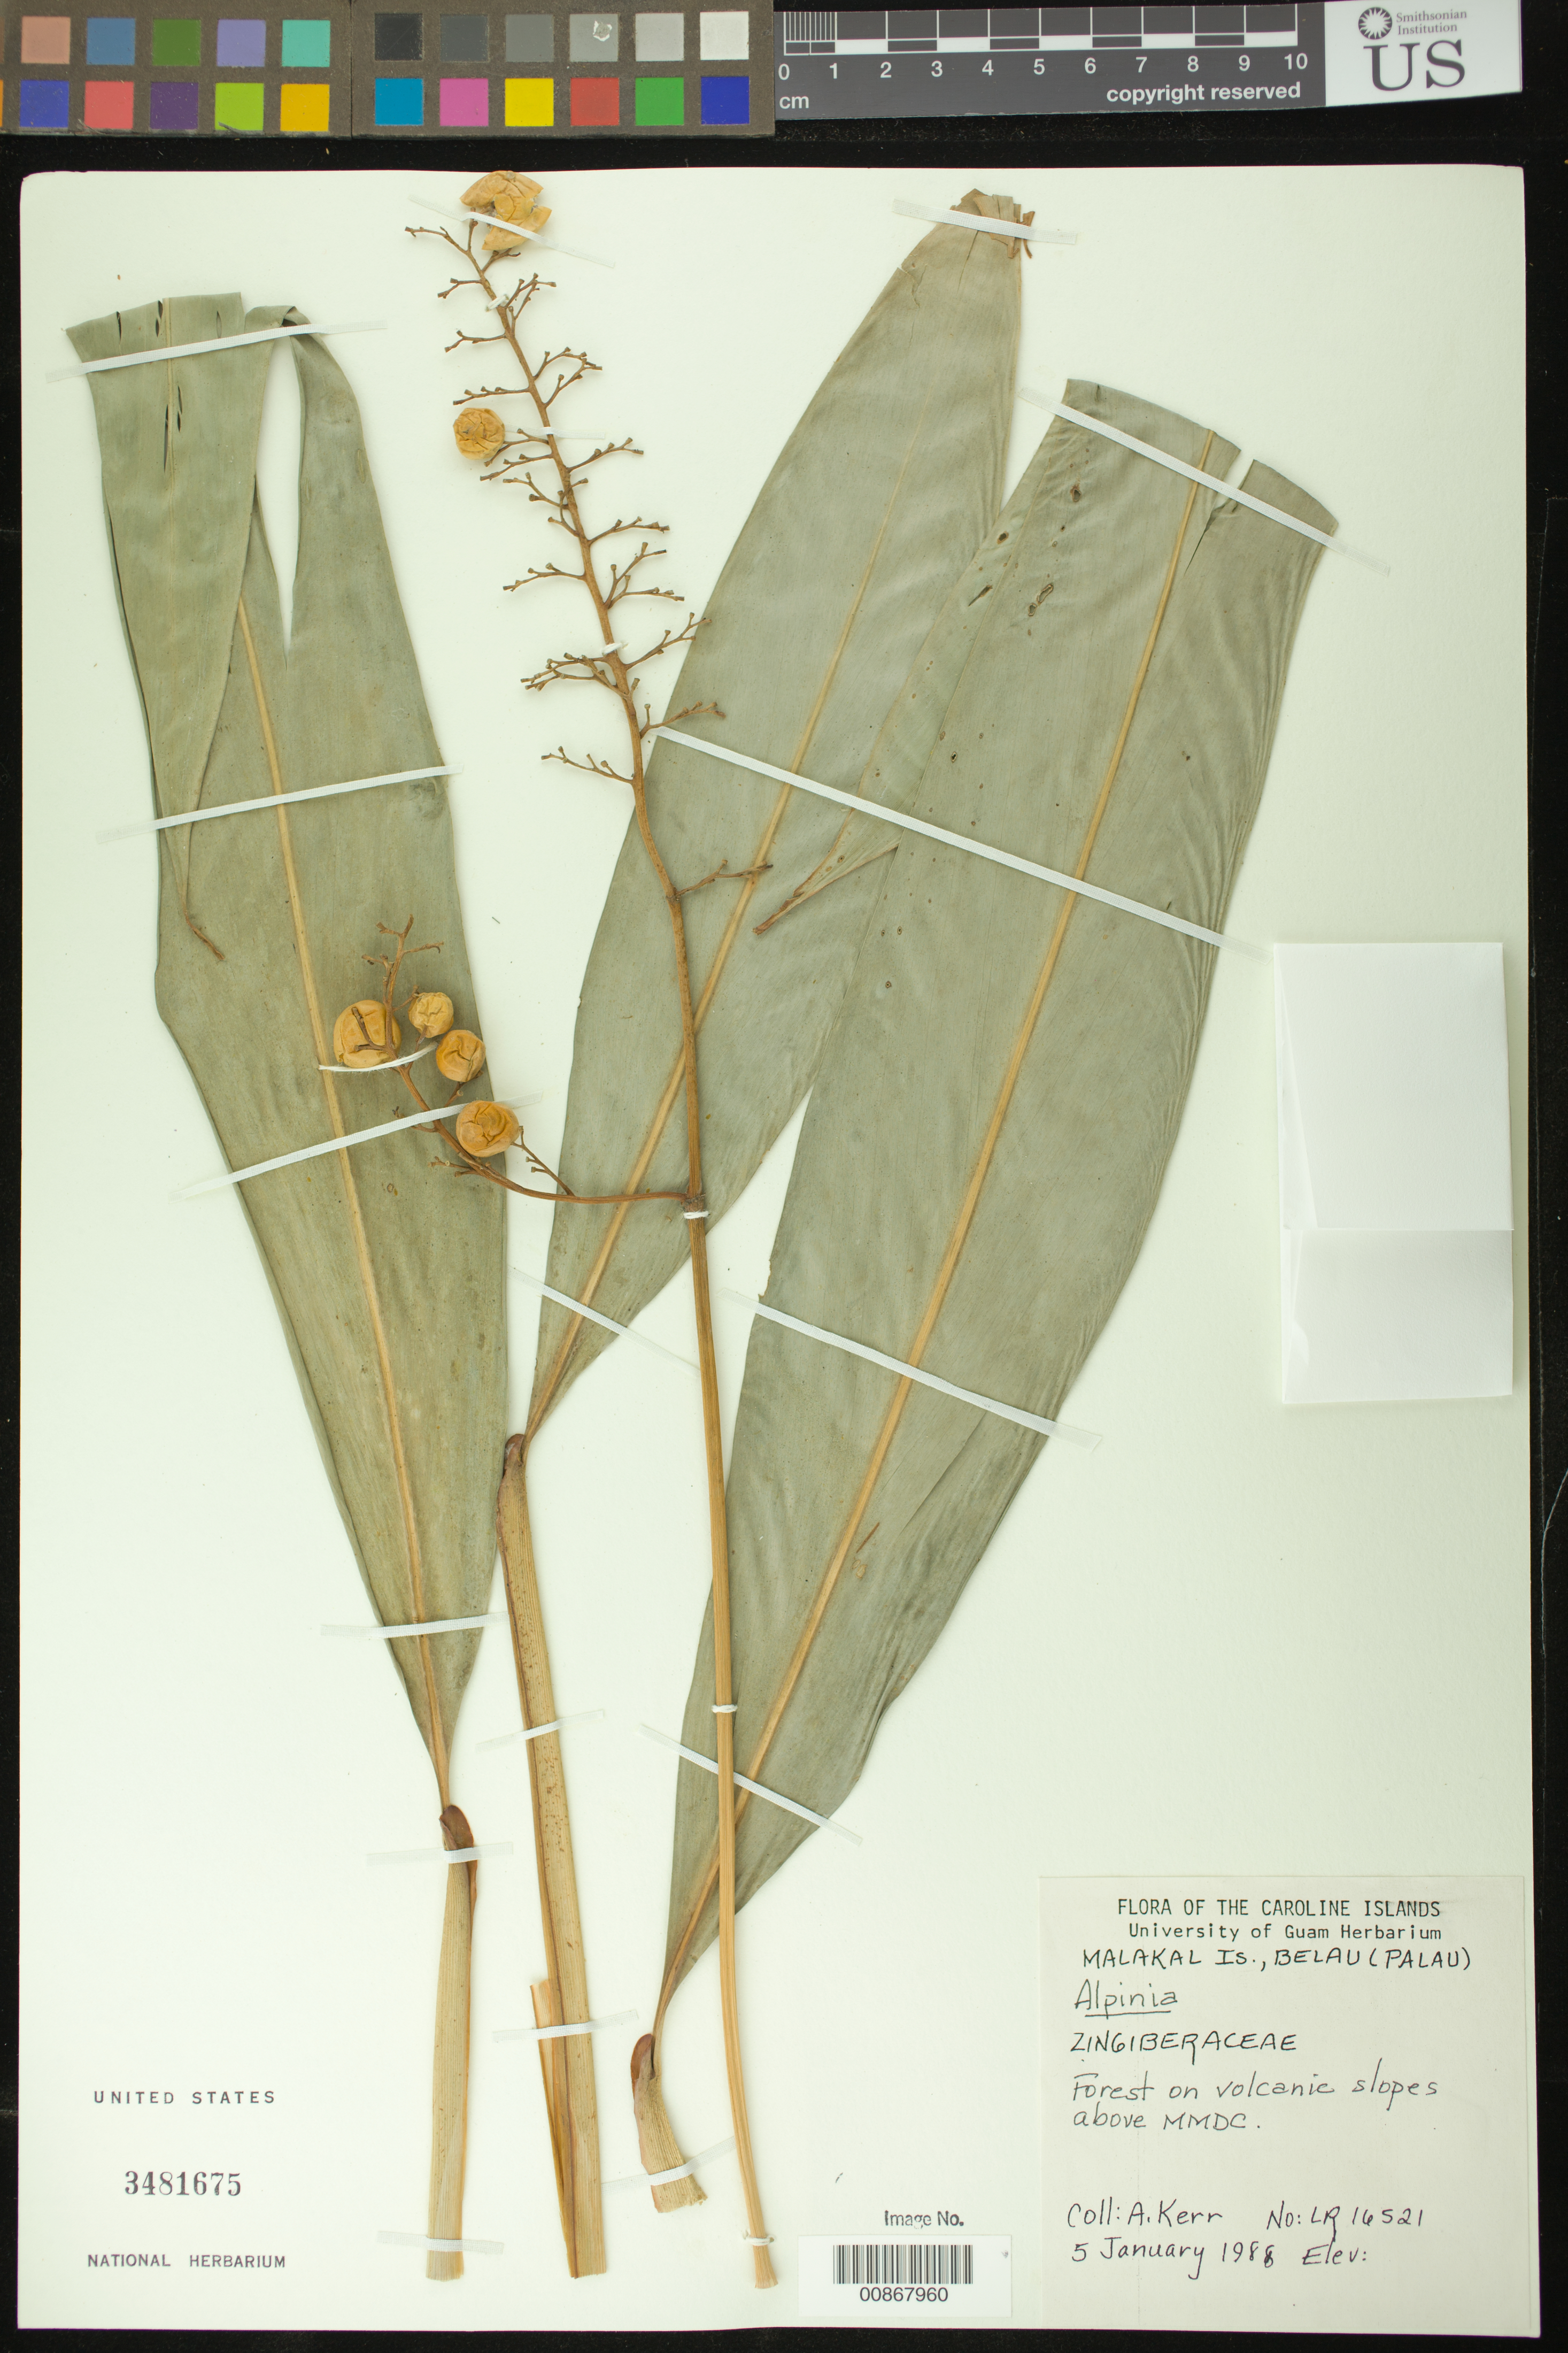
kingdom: Plantae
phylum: Tracheophyta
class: Liliopsida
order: Zingiberales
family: Zingiberaceae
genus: Alpinia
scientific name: Alpinia sp.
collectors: A. Kerr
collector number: LR 16521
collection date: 1988-01-05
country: Palau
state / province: Palau Islands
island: Malaka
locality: Forest on volcanic slopes above MMDC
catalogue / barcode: US 3481675